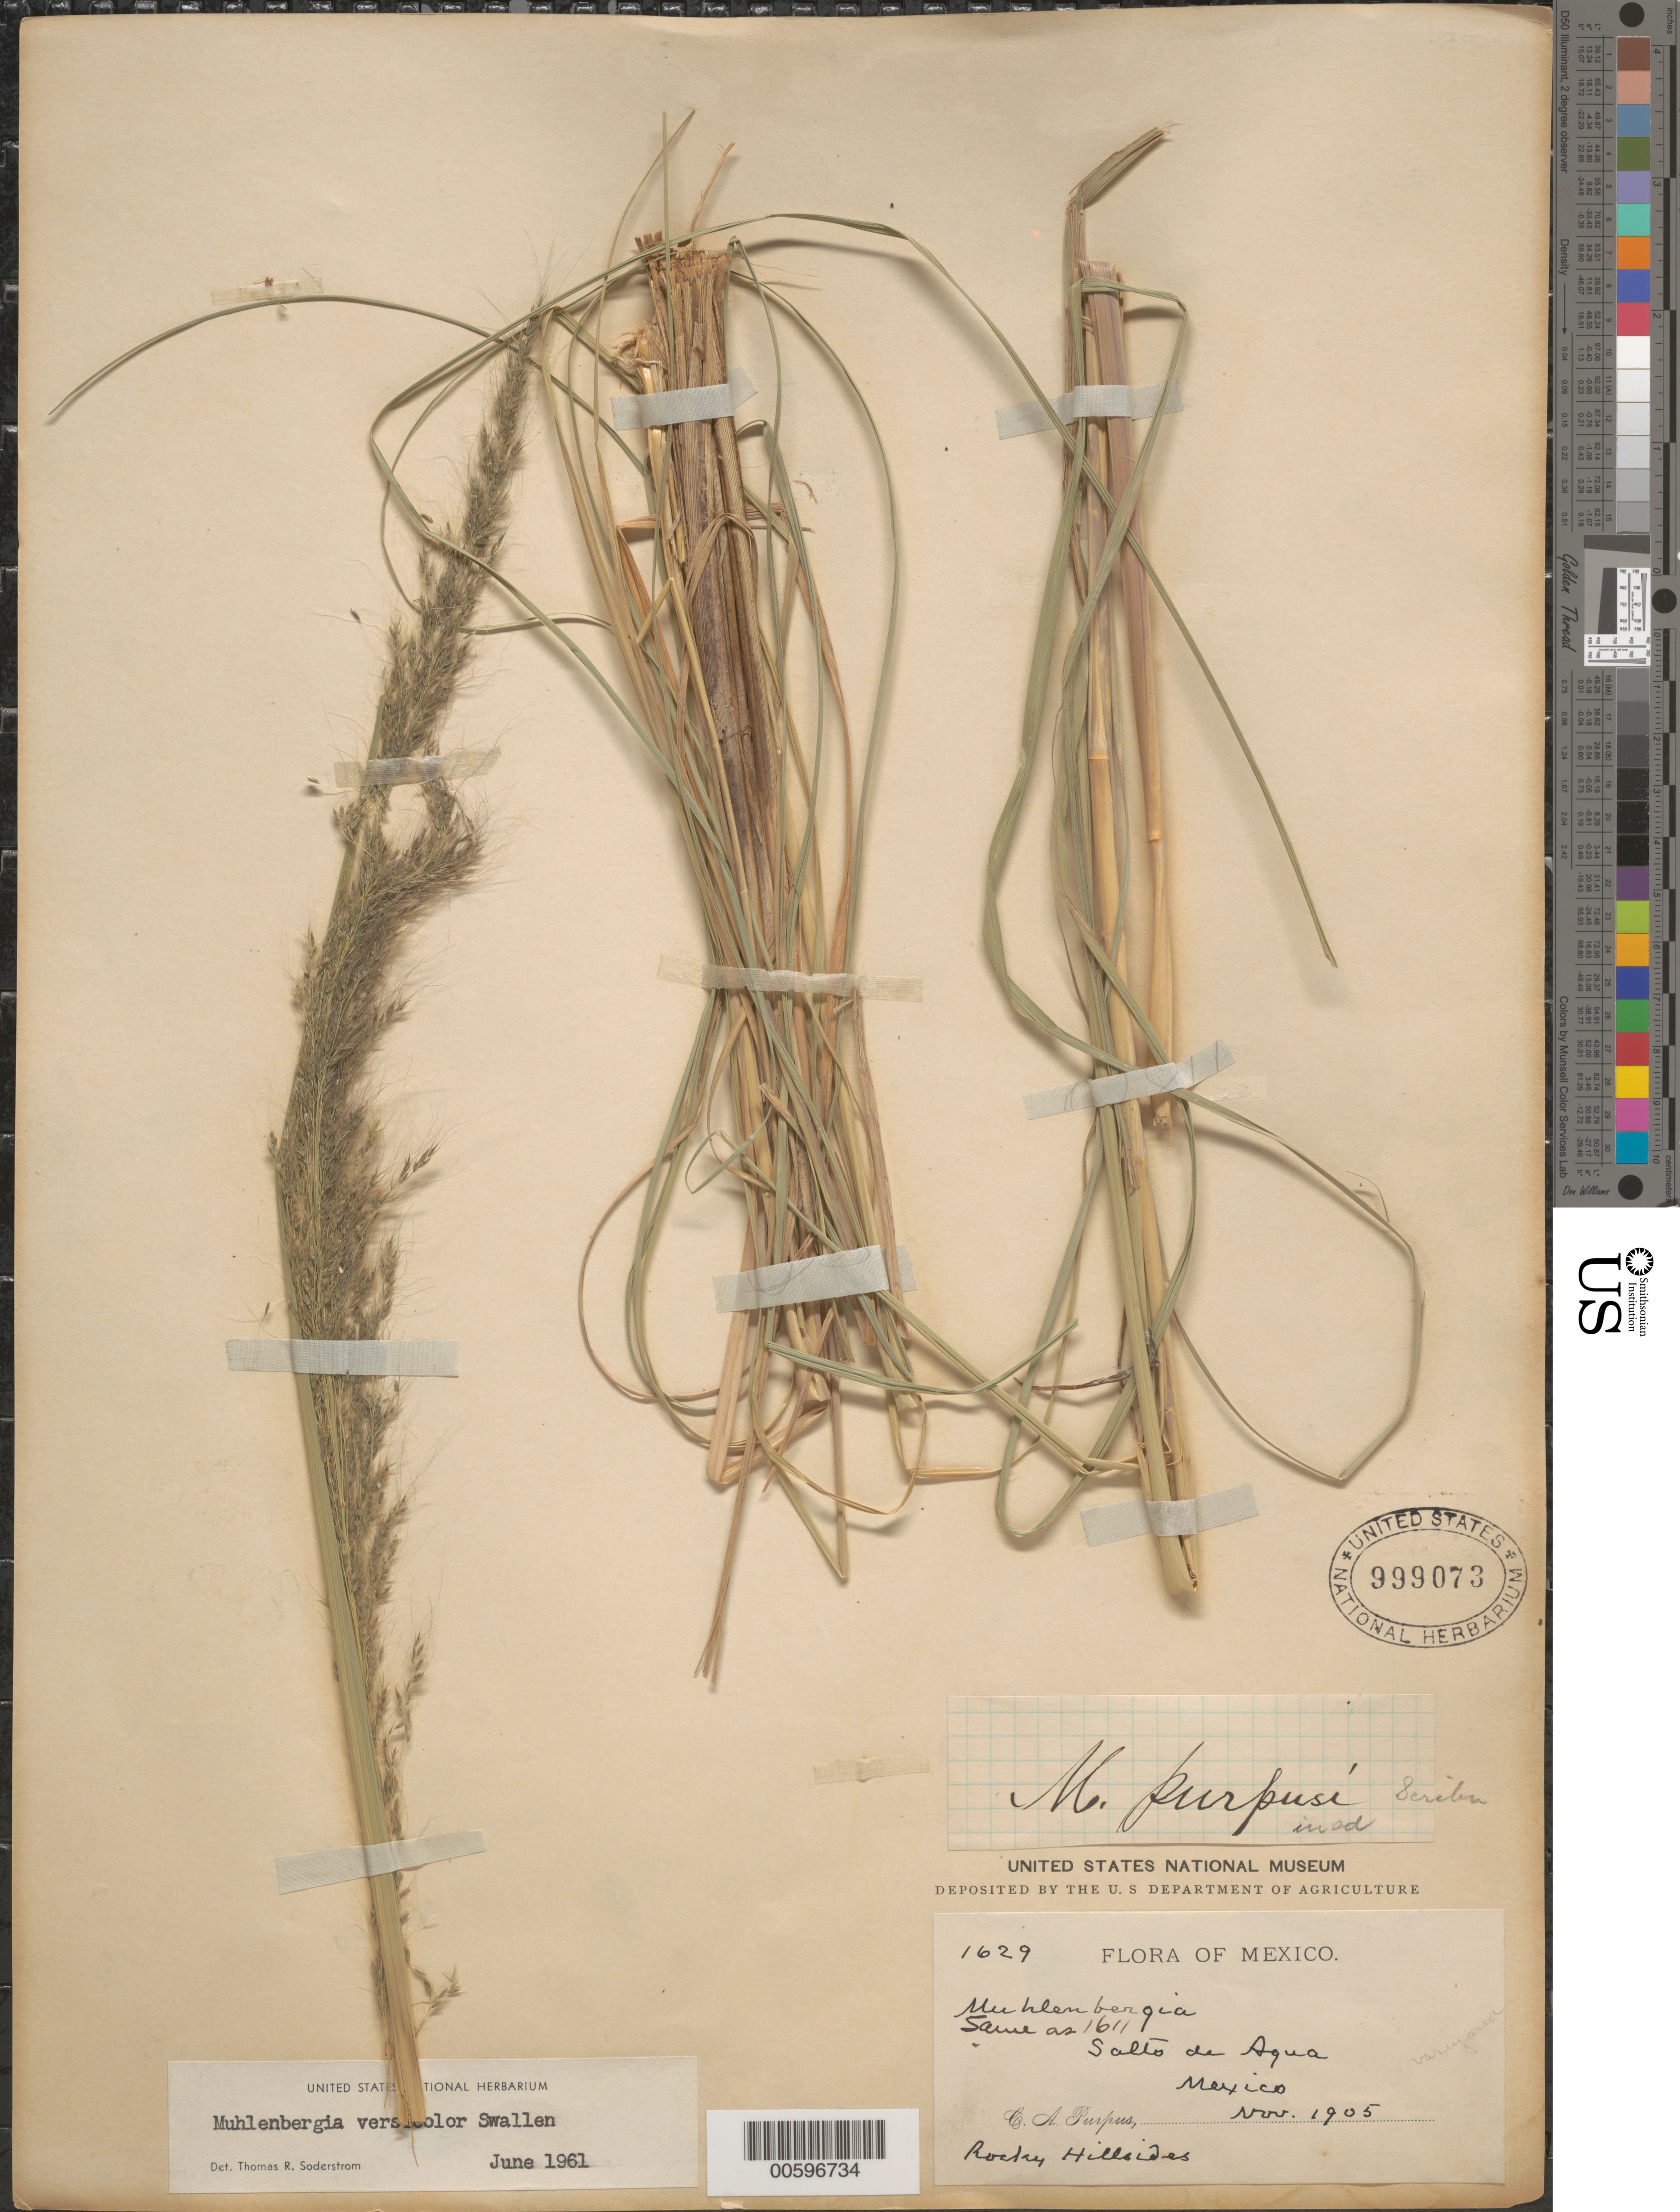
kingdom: Plantae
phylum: Tracheophyta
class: Liliopsida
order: Poales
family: Poaceae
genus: Muhlenbergia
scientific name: Muhlenbergia versicolor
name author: Swallen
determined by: Soderstrom, T. R.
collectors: C. A. Purpus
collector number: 1629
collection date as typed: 0 Nov 1905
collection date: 1905-11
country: Mexico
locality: Salto de Aqua.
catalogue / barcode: US 999073